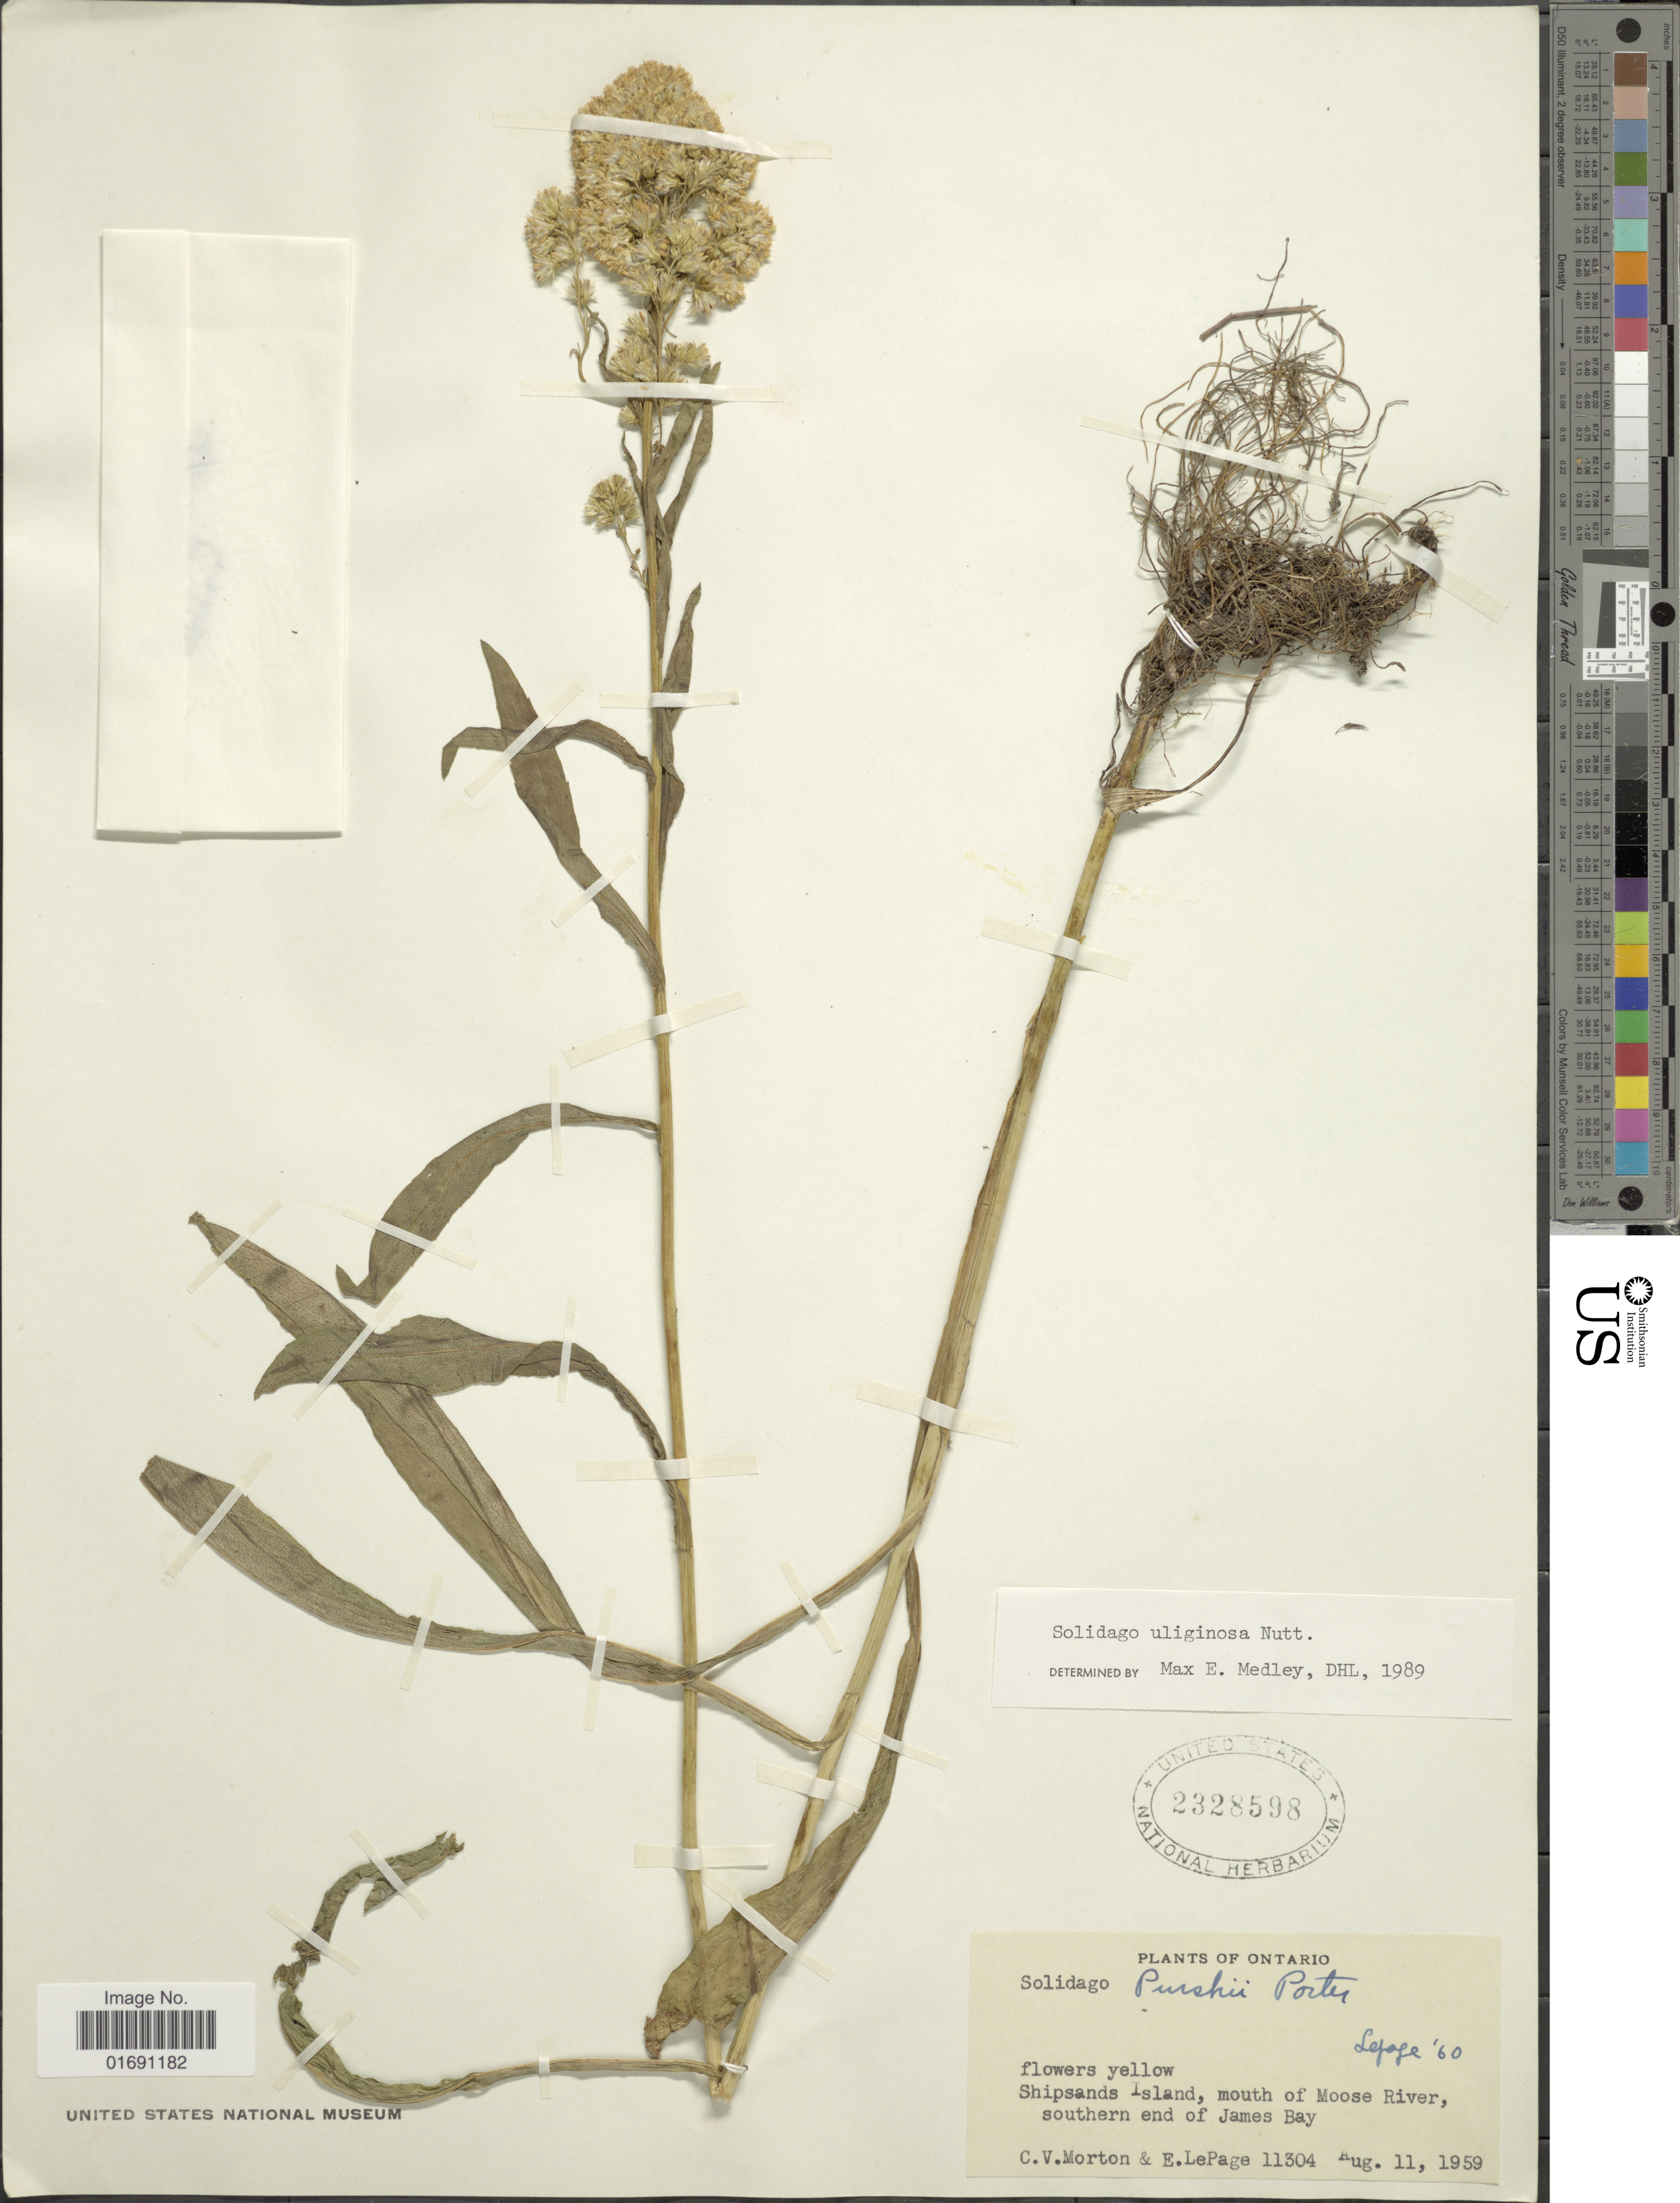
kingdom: Plantae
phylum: Tracheophyta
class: Magnoliopsida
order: Asterales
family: Asteraceae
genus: Solidago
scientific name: Solidago uliginosa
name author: Nutt.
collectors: C. V. Morton & E. Lepage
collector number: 11304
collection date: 1959-08-11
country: Canada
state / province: Ontario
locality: Shipsands Island, mouth of Moose River, southern end of James Bay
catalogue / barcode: US 2328598